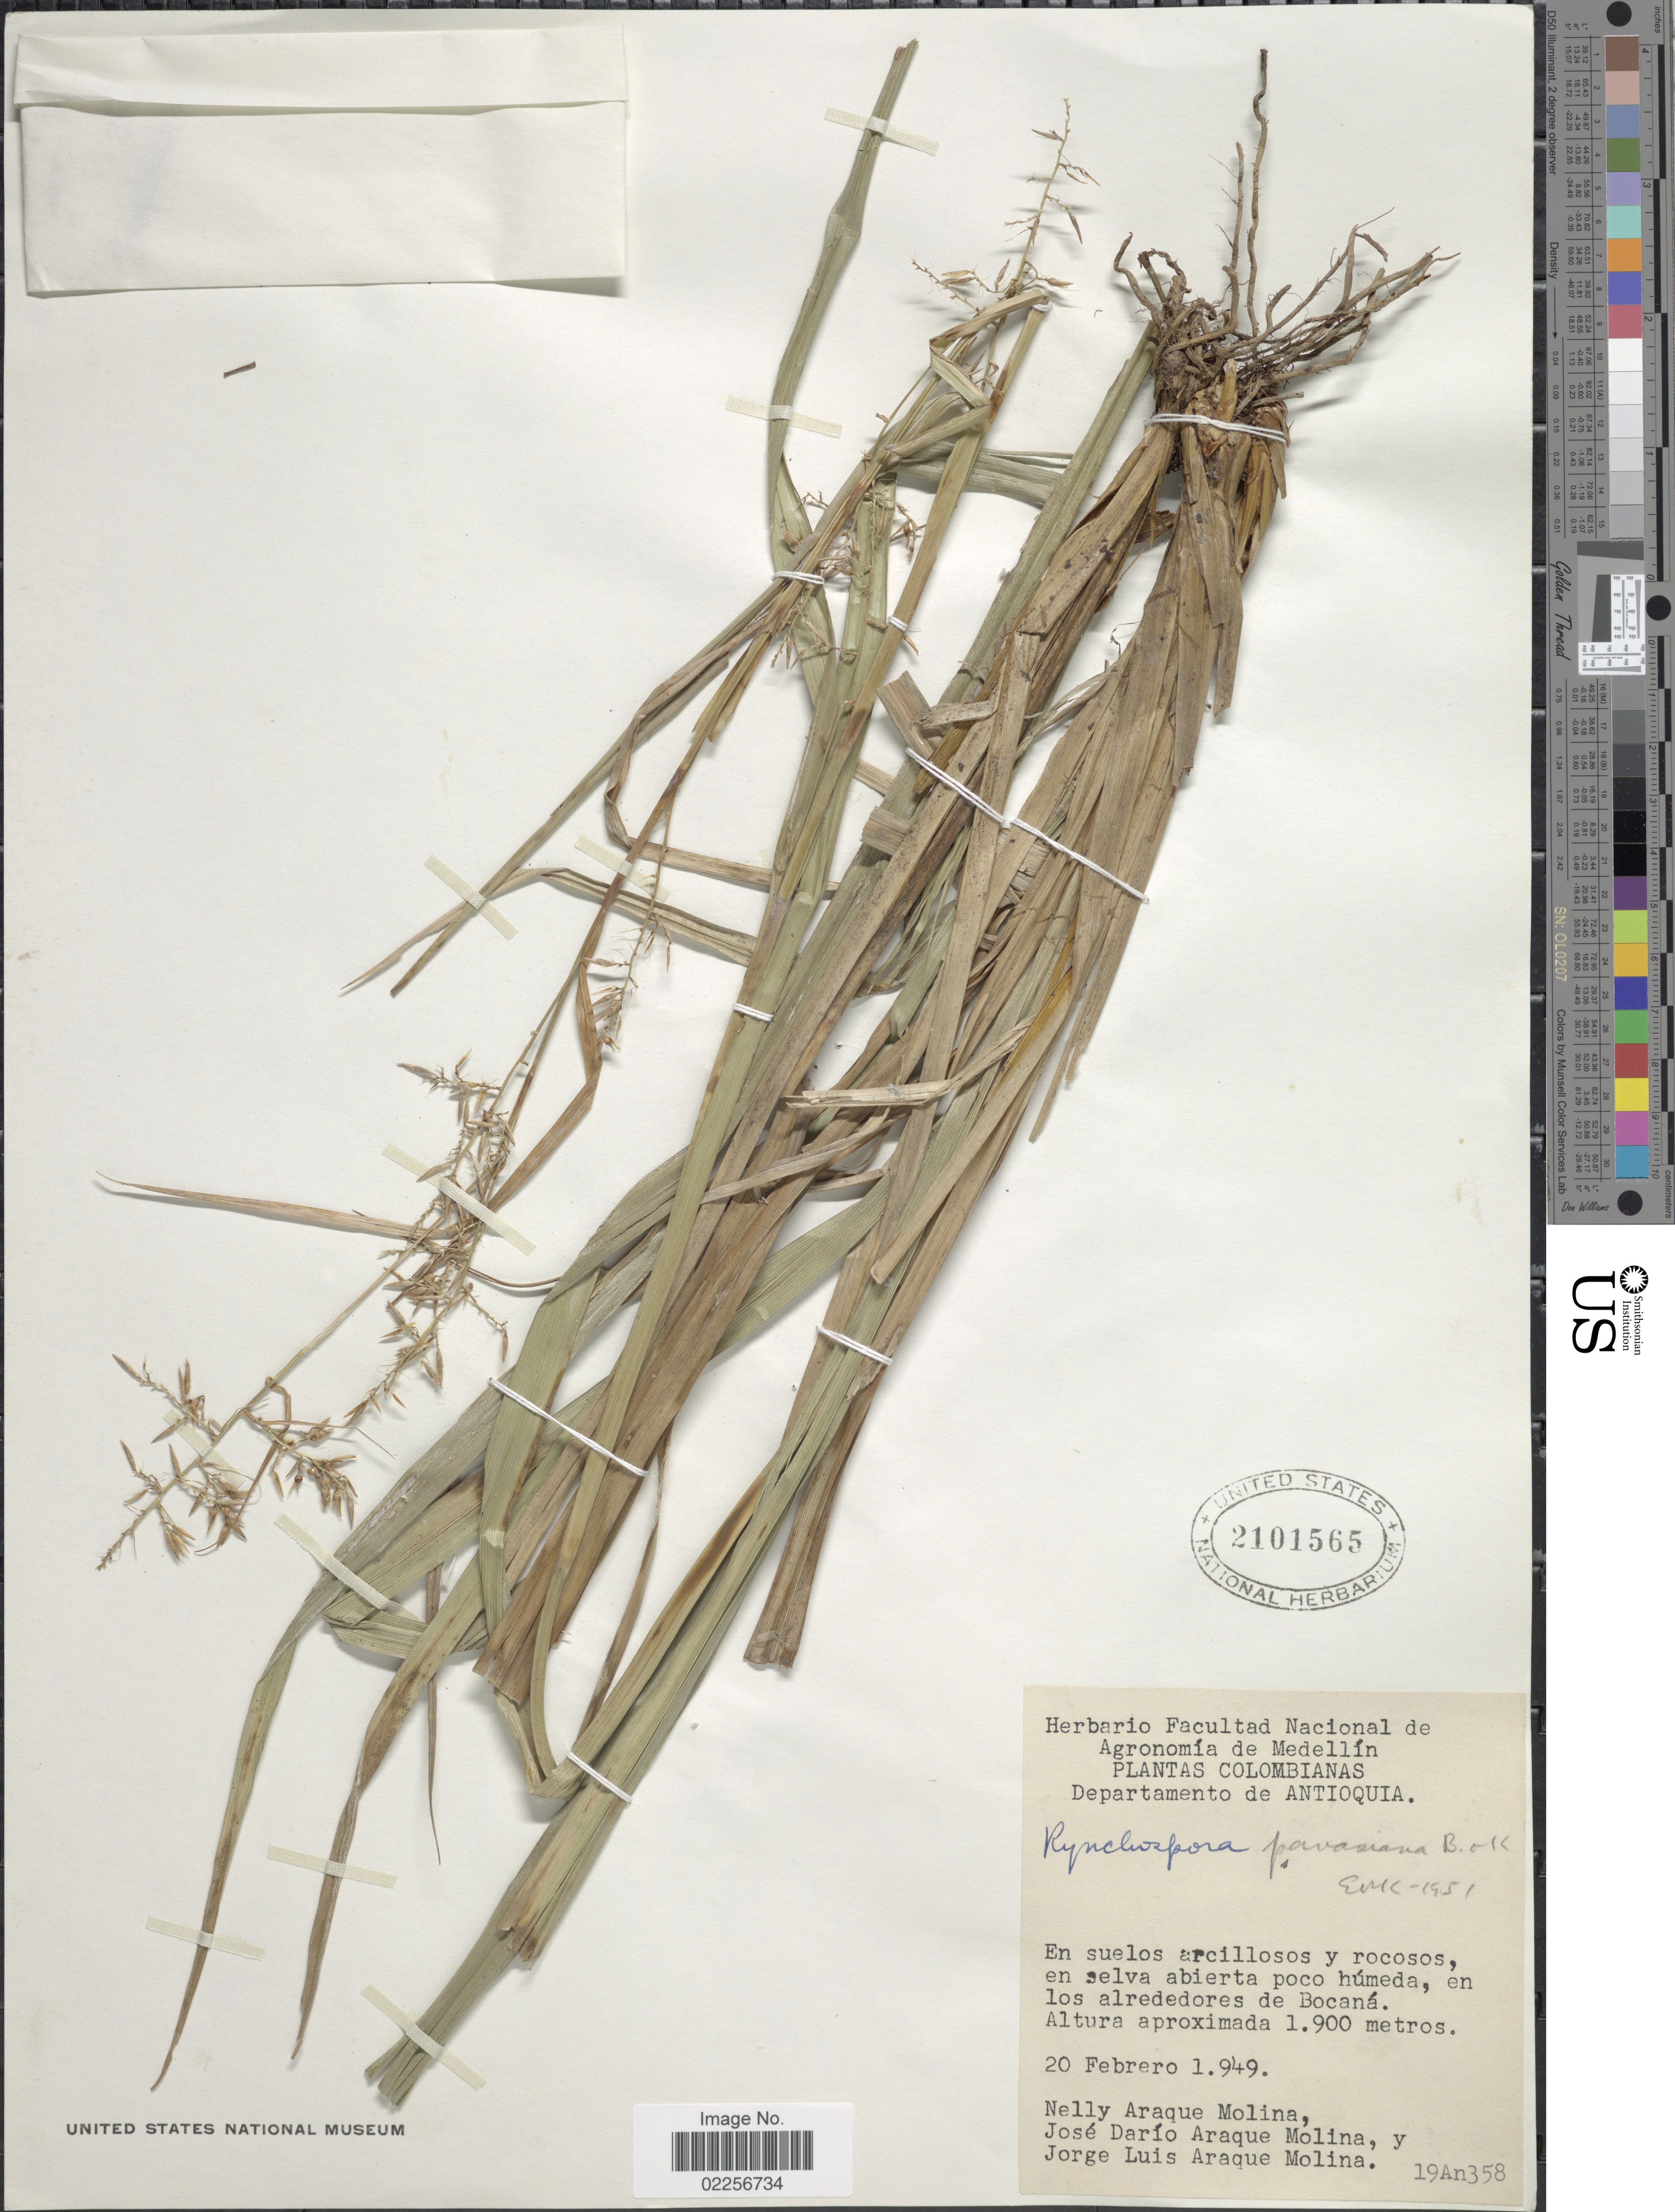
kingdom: Plantae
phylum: Tracheophyta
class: Liliopsida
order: Poales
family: Cyperaceae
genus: Rhynchospora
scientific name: Rhynchospora pavasiana, ined.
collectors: N. Molina, J. Molina & J. Araque Molina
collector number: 19An358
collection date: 1949-02-20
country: Colombia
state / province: Antioquia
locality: En los alrededores de Bocana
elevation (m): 1900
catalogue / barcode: US 2101565